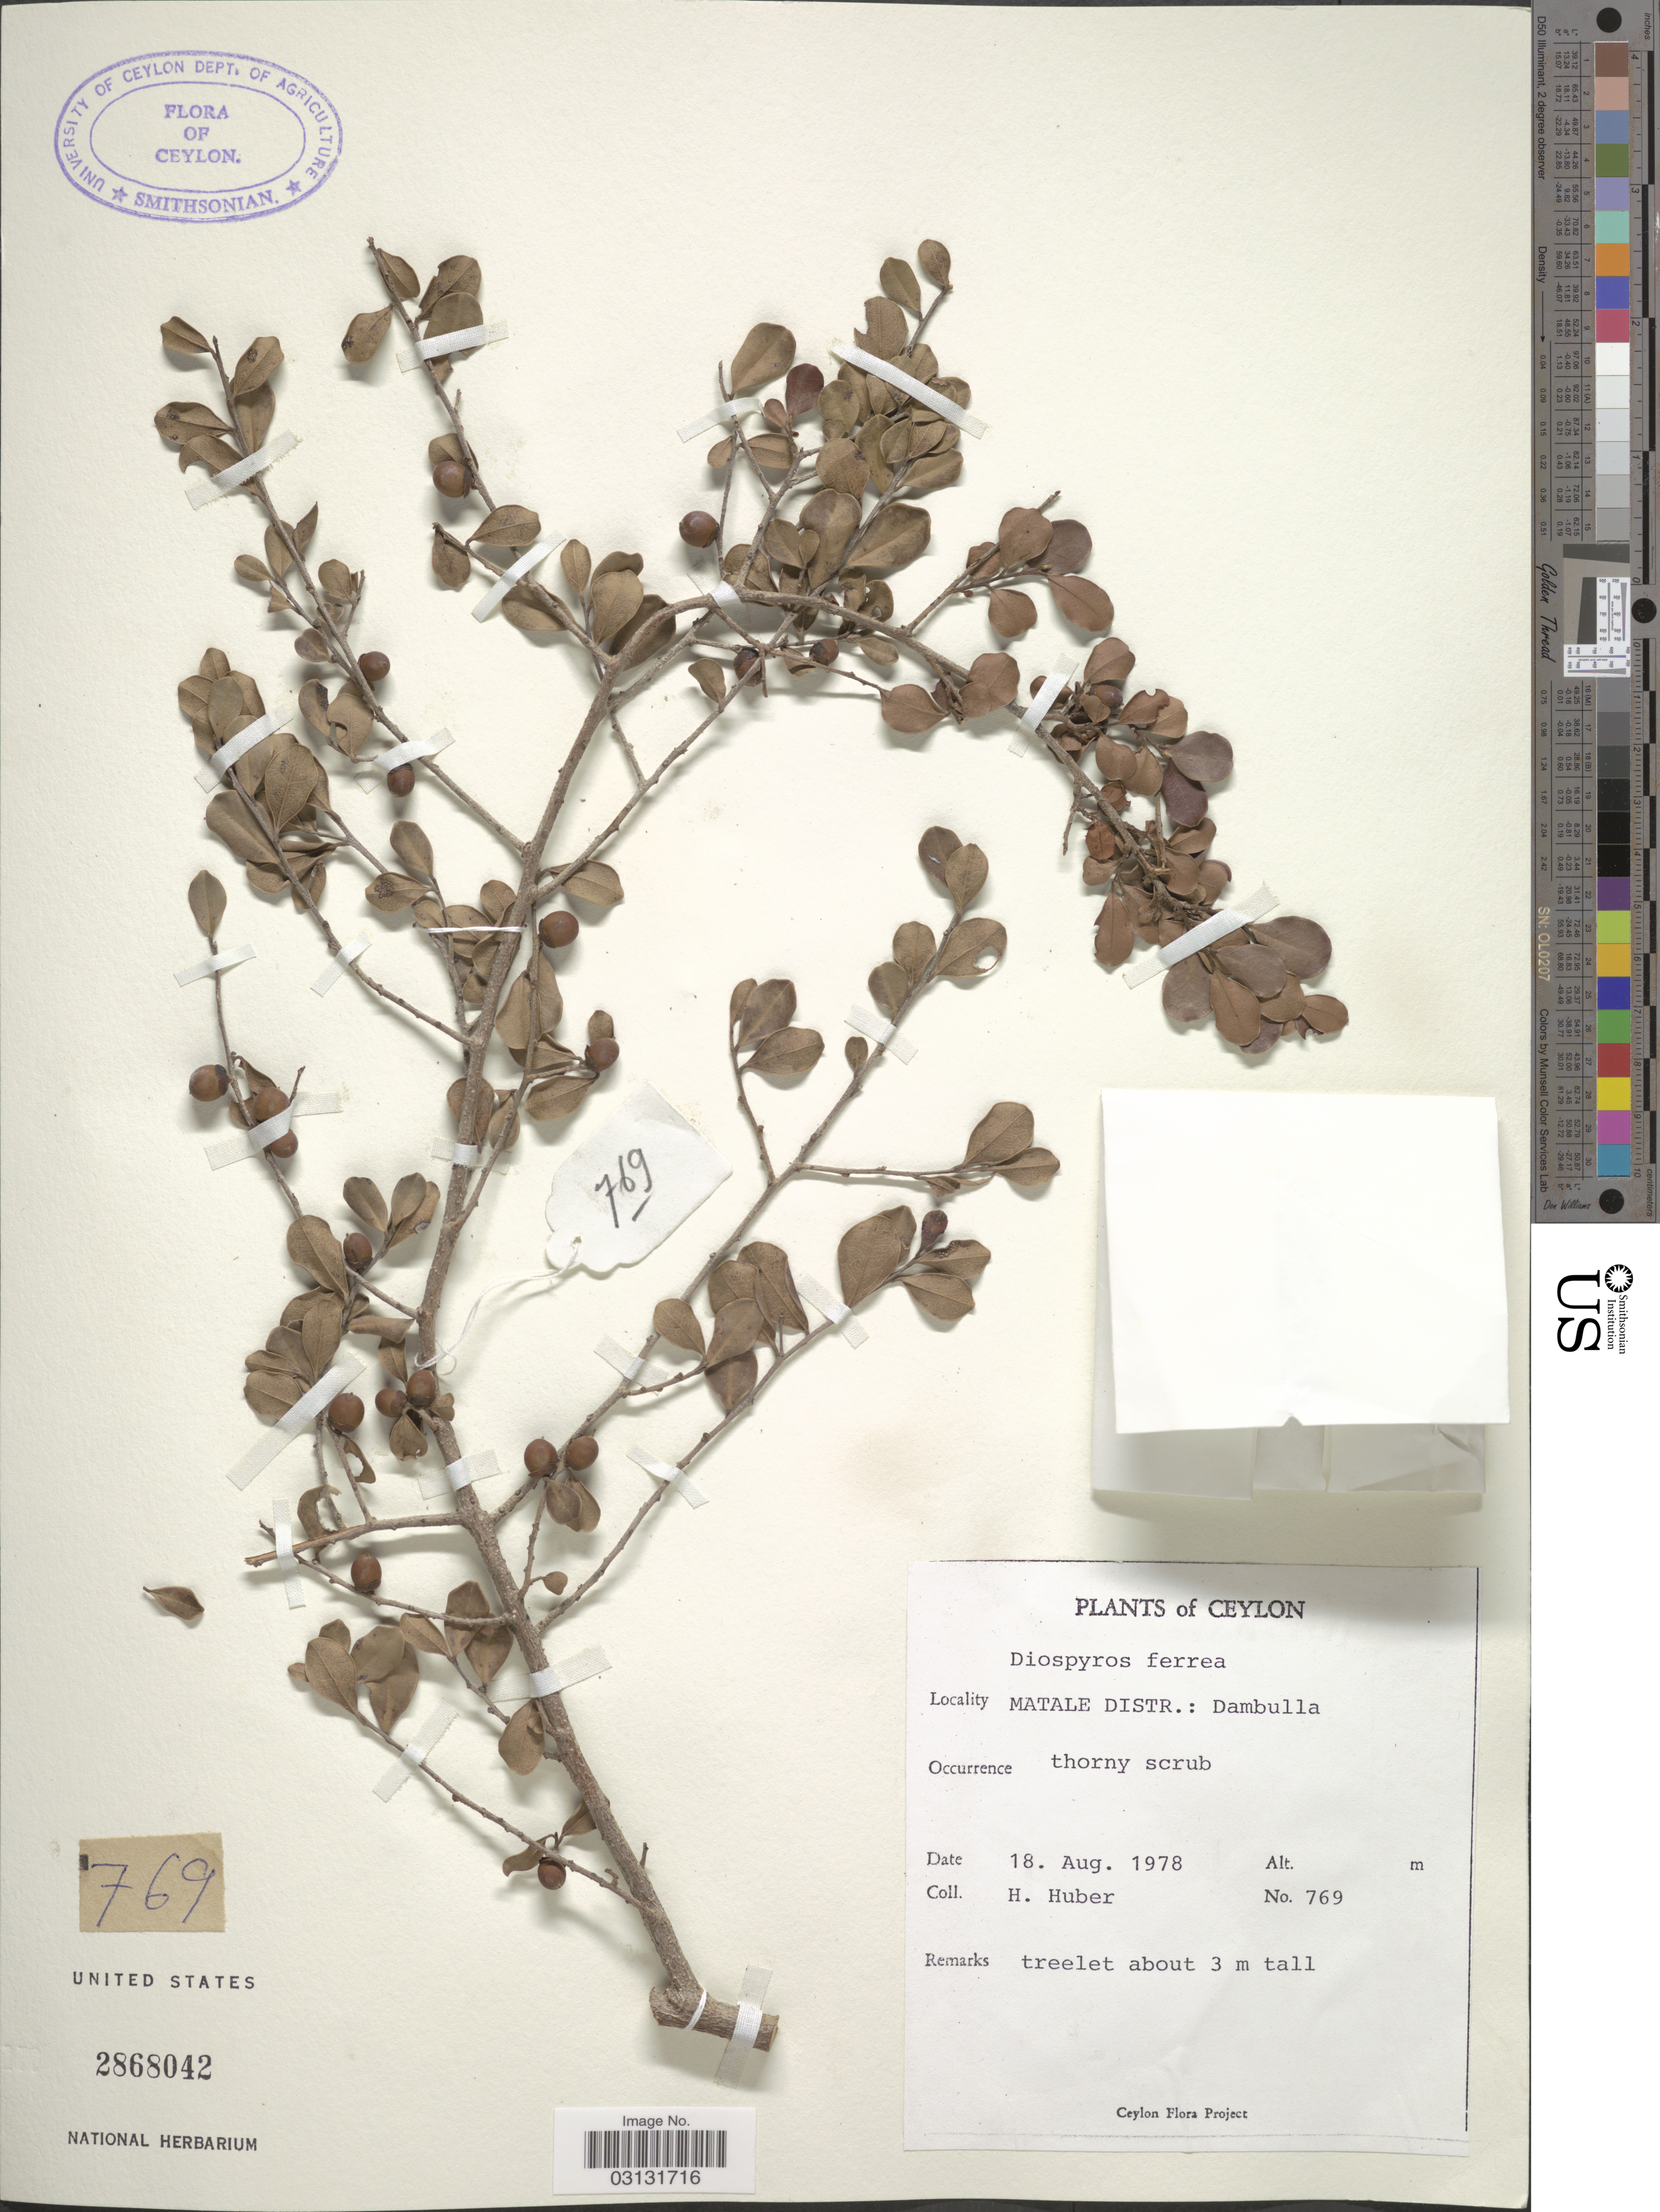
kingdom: Plantae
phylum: Tracheophyta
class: Magnoliopsida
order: Ericales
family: Ebenaceae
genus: Diospyros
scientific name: Diospyros ferrea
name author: (Willd.) Bakh.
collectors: H. Huber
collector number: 769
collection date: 1978-08-18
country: Sri Lanka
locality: Ceylon. Matale Distr.: Dambulla.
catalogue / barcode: US 2868042